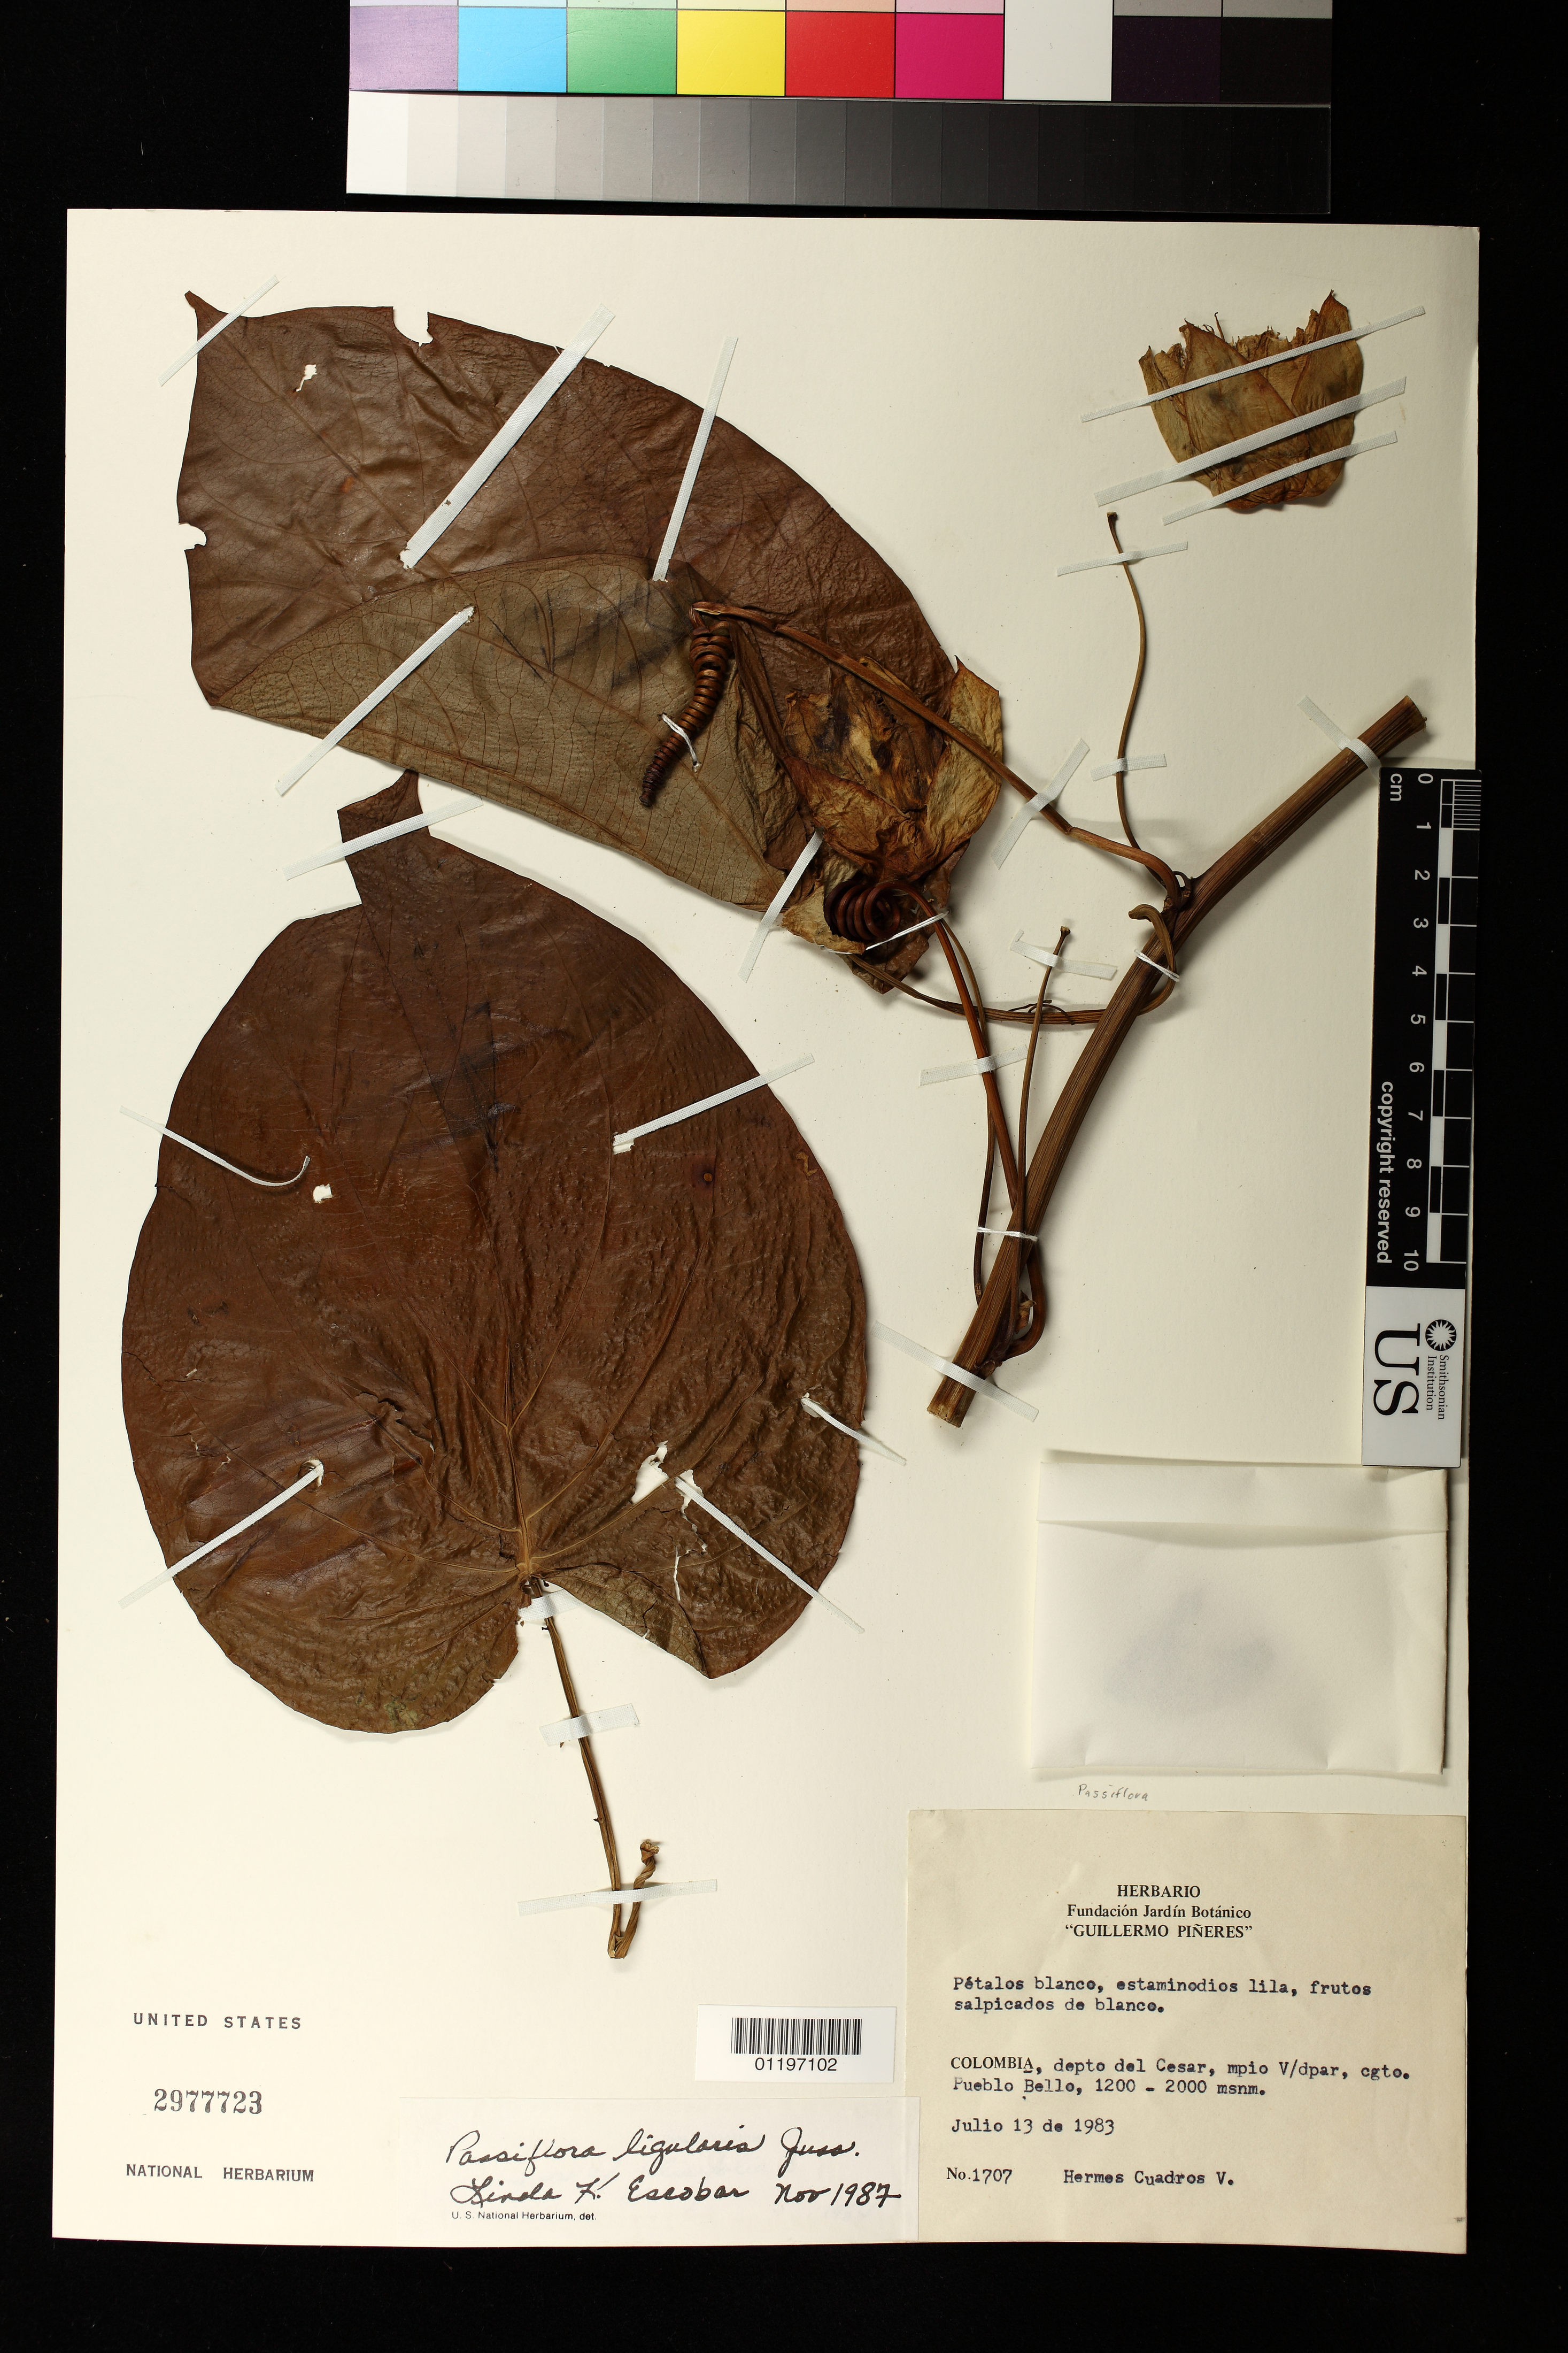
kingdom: Plantae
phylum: Tracheophyta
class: Magnoliopsida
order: Malpighiales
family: Passifloraceae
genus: Passiflora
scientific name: Passiflora ligularis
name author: Juss.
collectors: H. Cuadros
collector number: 1707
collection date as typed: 13 Jul 1983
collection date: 1983-07-13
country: Colombia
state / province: Cesar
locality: mpio V/dpar, cgto. Pueblo Bello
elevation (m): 1200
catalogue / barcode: US 2977723